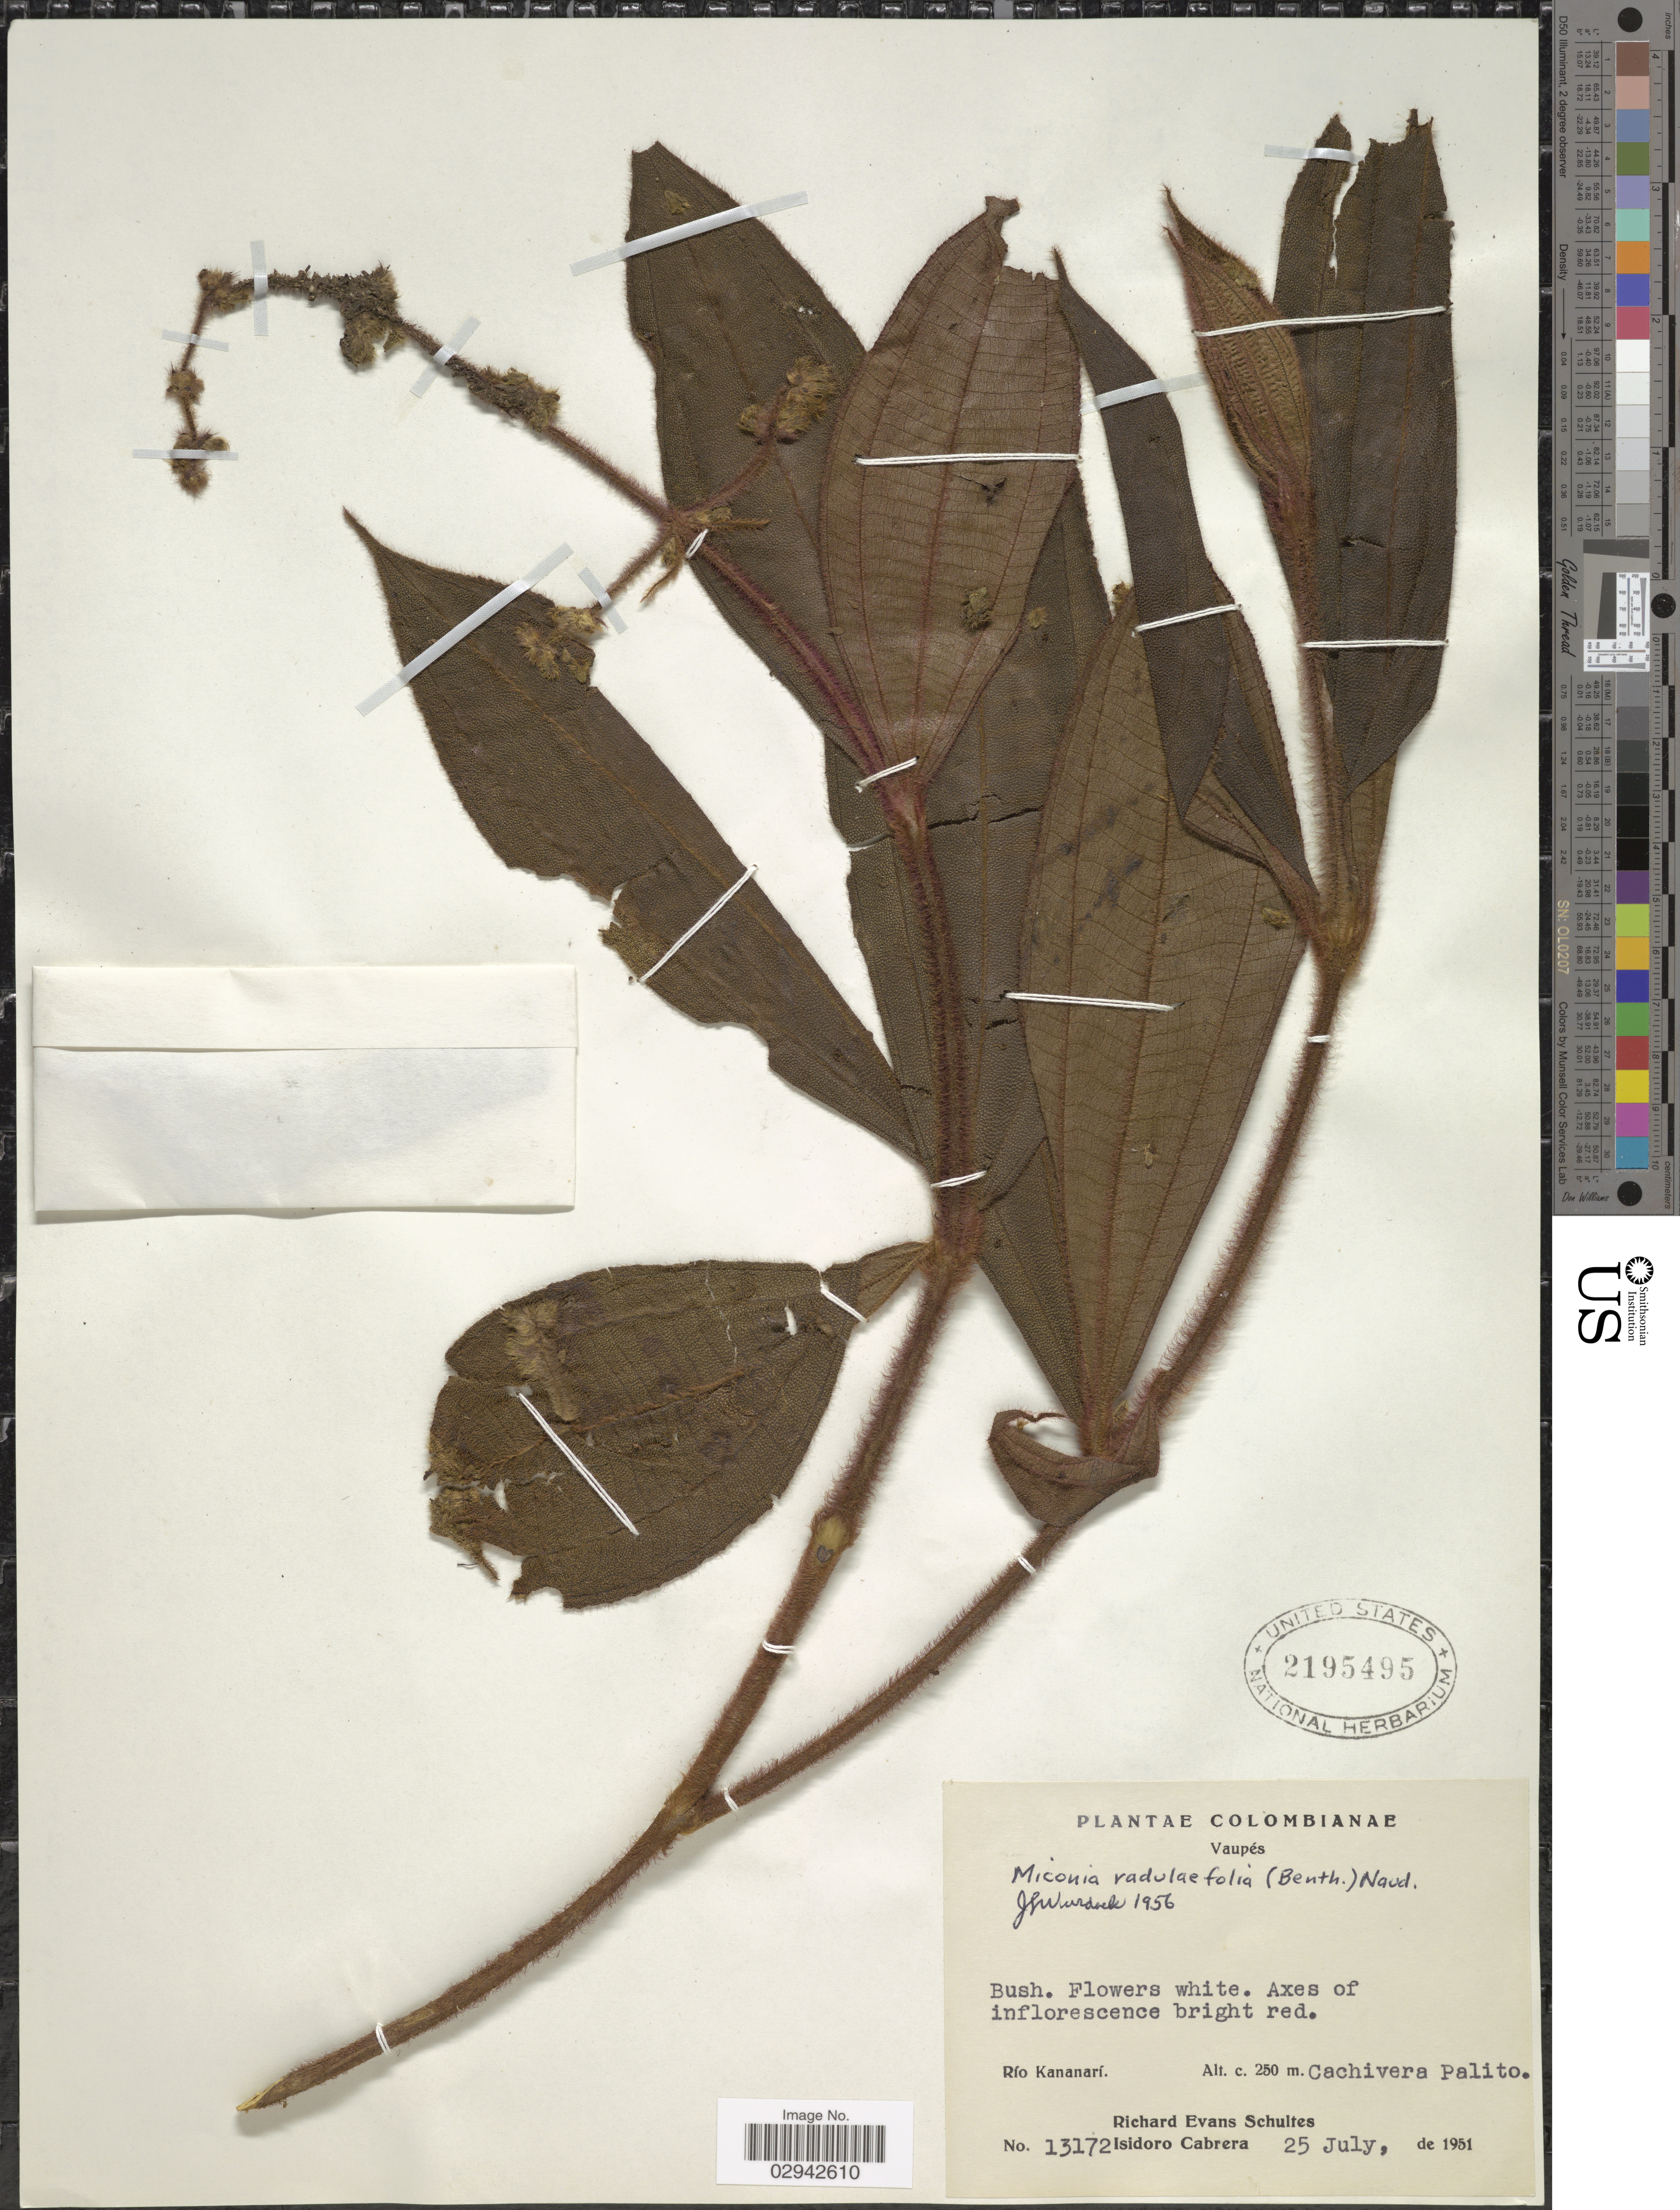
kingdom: Plantae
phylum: Tracheophyta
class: Magnoliopsida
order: Myrtales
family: Melastomataceae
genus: Miconia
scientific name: Miconia radulifolia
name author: (Benth.) Naudin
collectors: R. E. Schultes & I. Cabrera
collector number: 13172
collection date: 1951-07-25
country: Colombia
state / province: Vaupés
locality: Río Kananarí, Cachivera Palito.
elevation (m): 250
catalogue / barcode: US 2195495